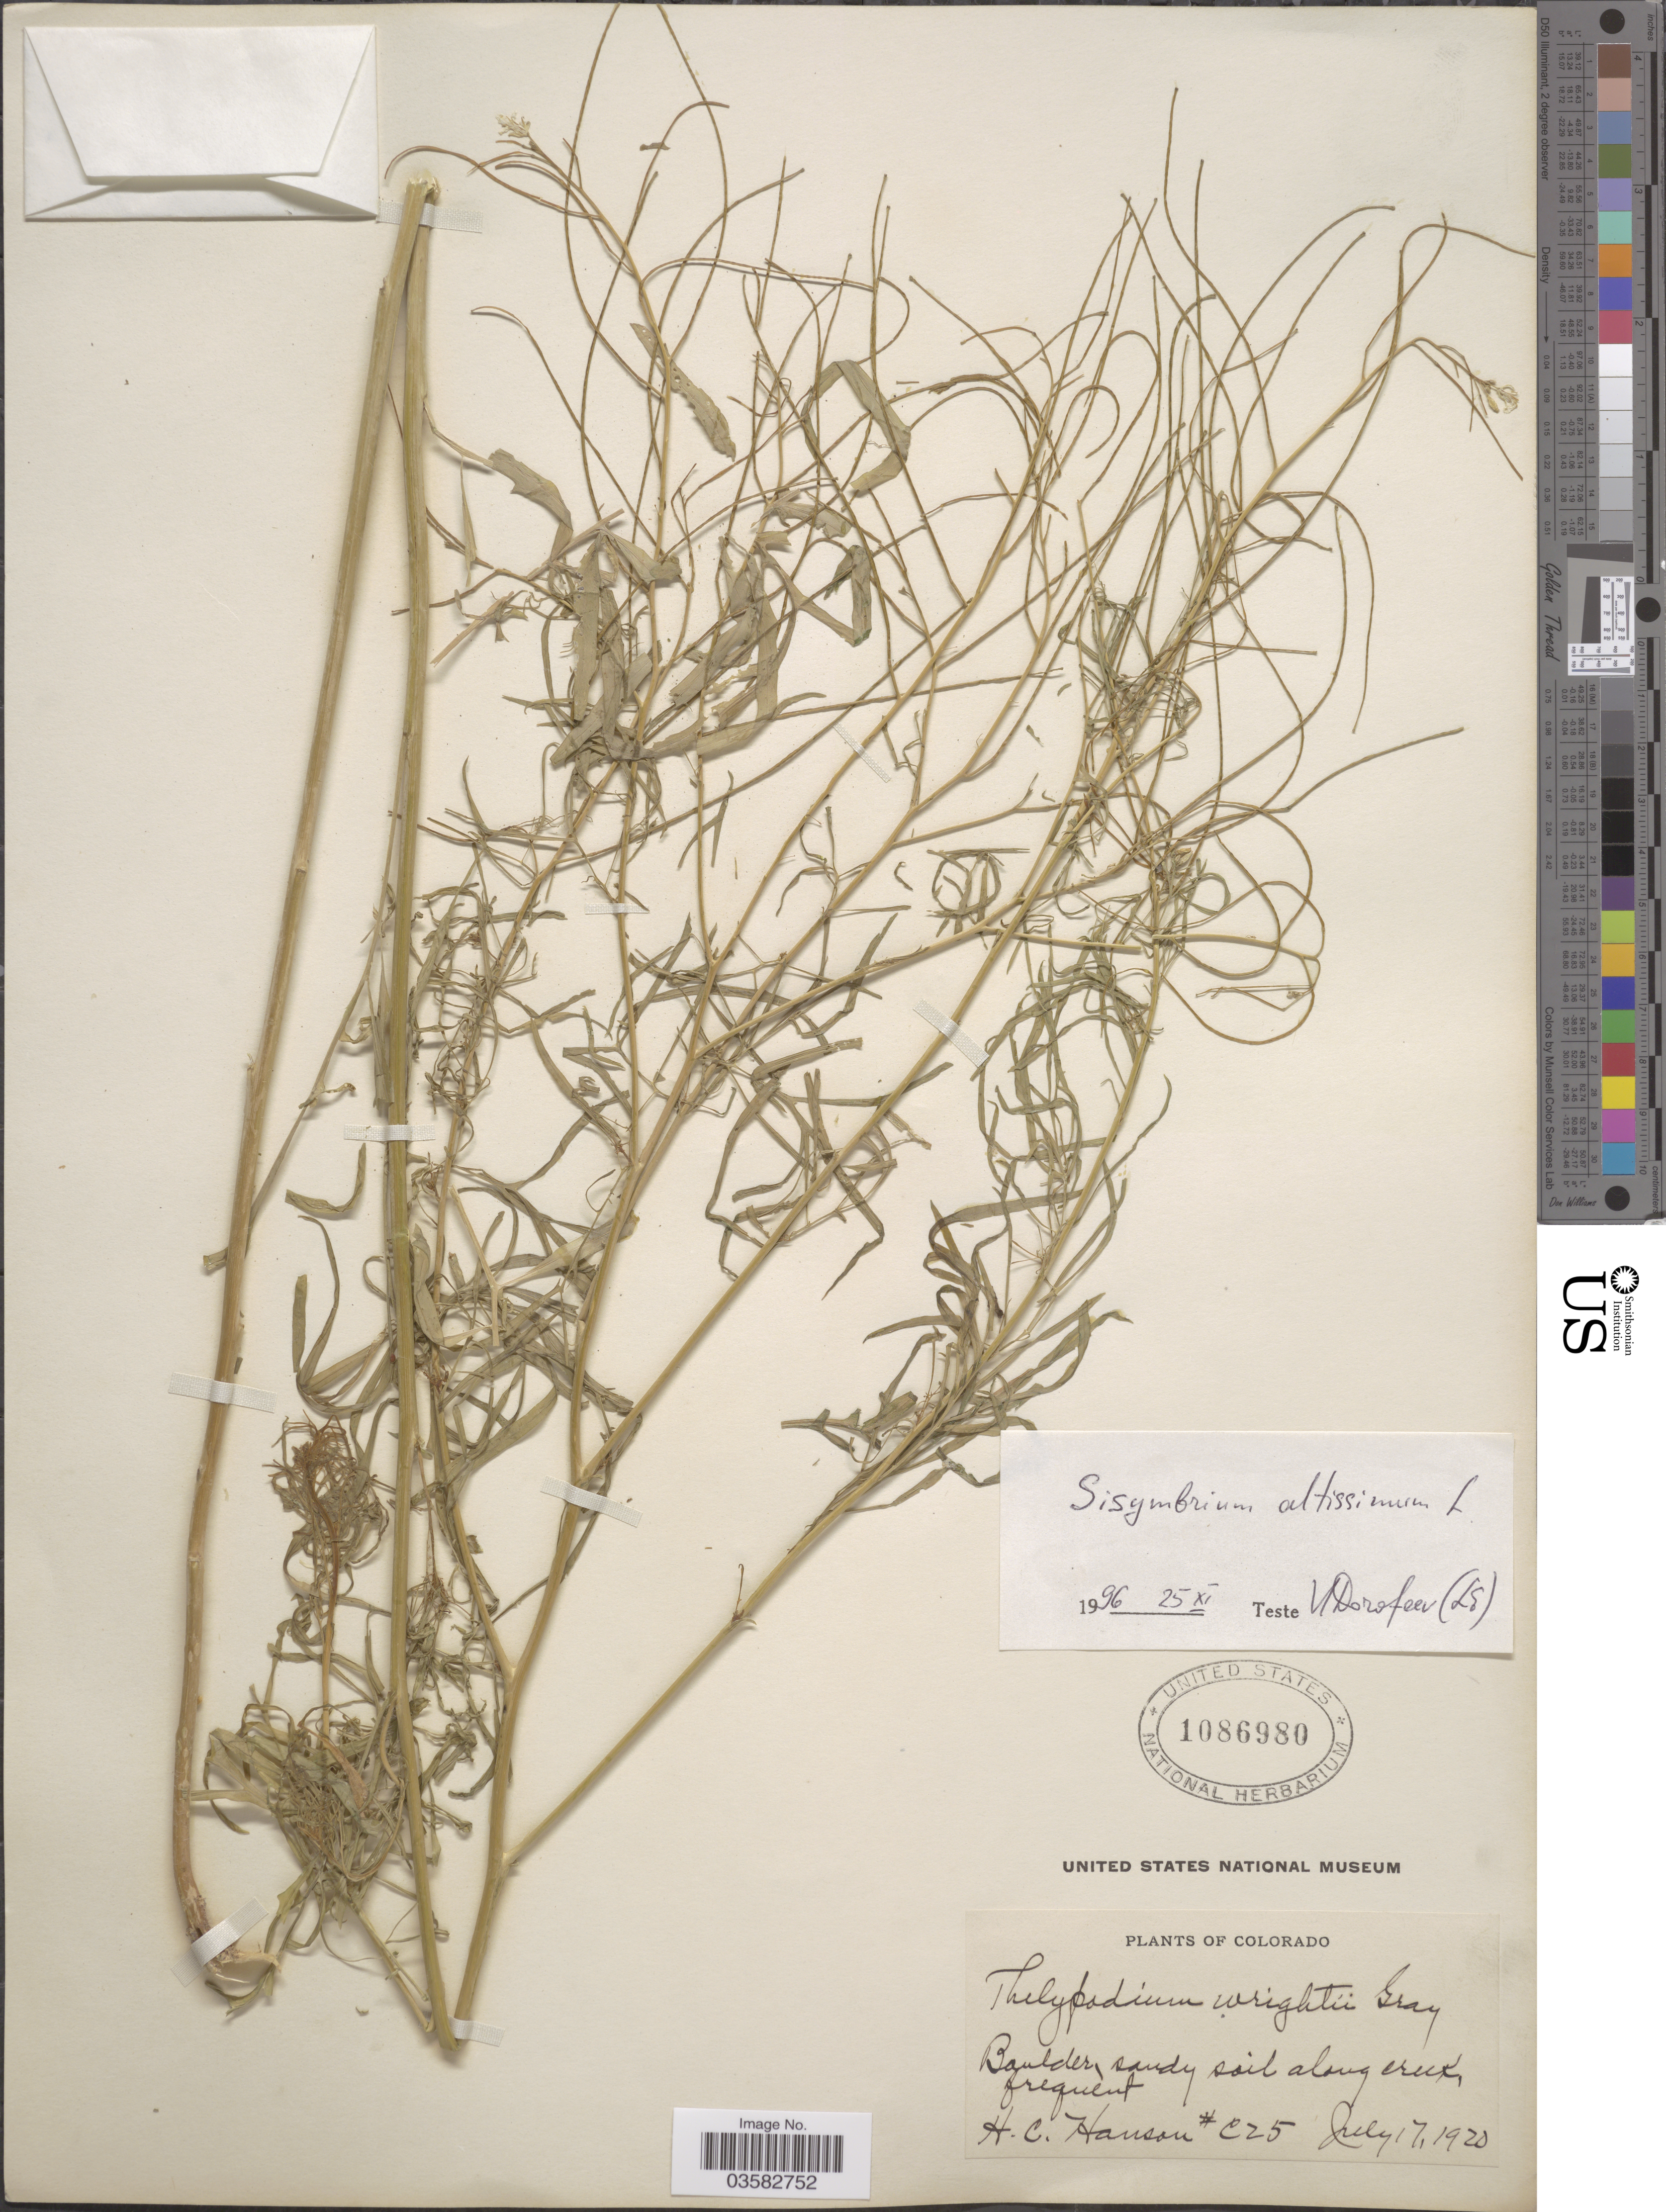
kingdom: Plantae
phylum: Tracheophyta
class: Magnoliopsida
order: Brassicales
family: Brassicaceae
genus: Sisymbrium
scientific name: Sisymbrium altissimum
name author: L.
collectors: H. Hanson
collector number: C25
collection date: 1920-07-17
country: United States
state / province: Colorado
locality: Boulder, sandy soil along creek.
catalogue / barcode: US 1086980